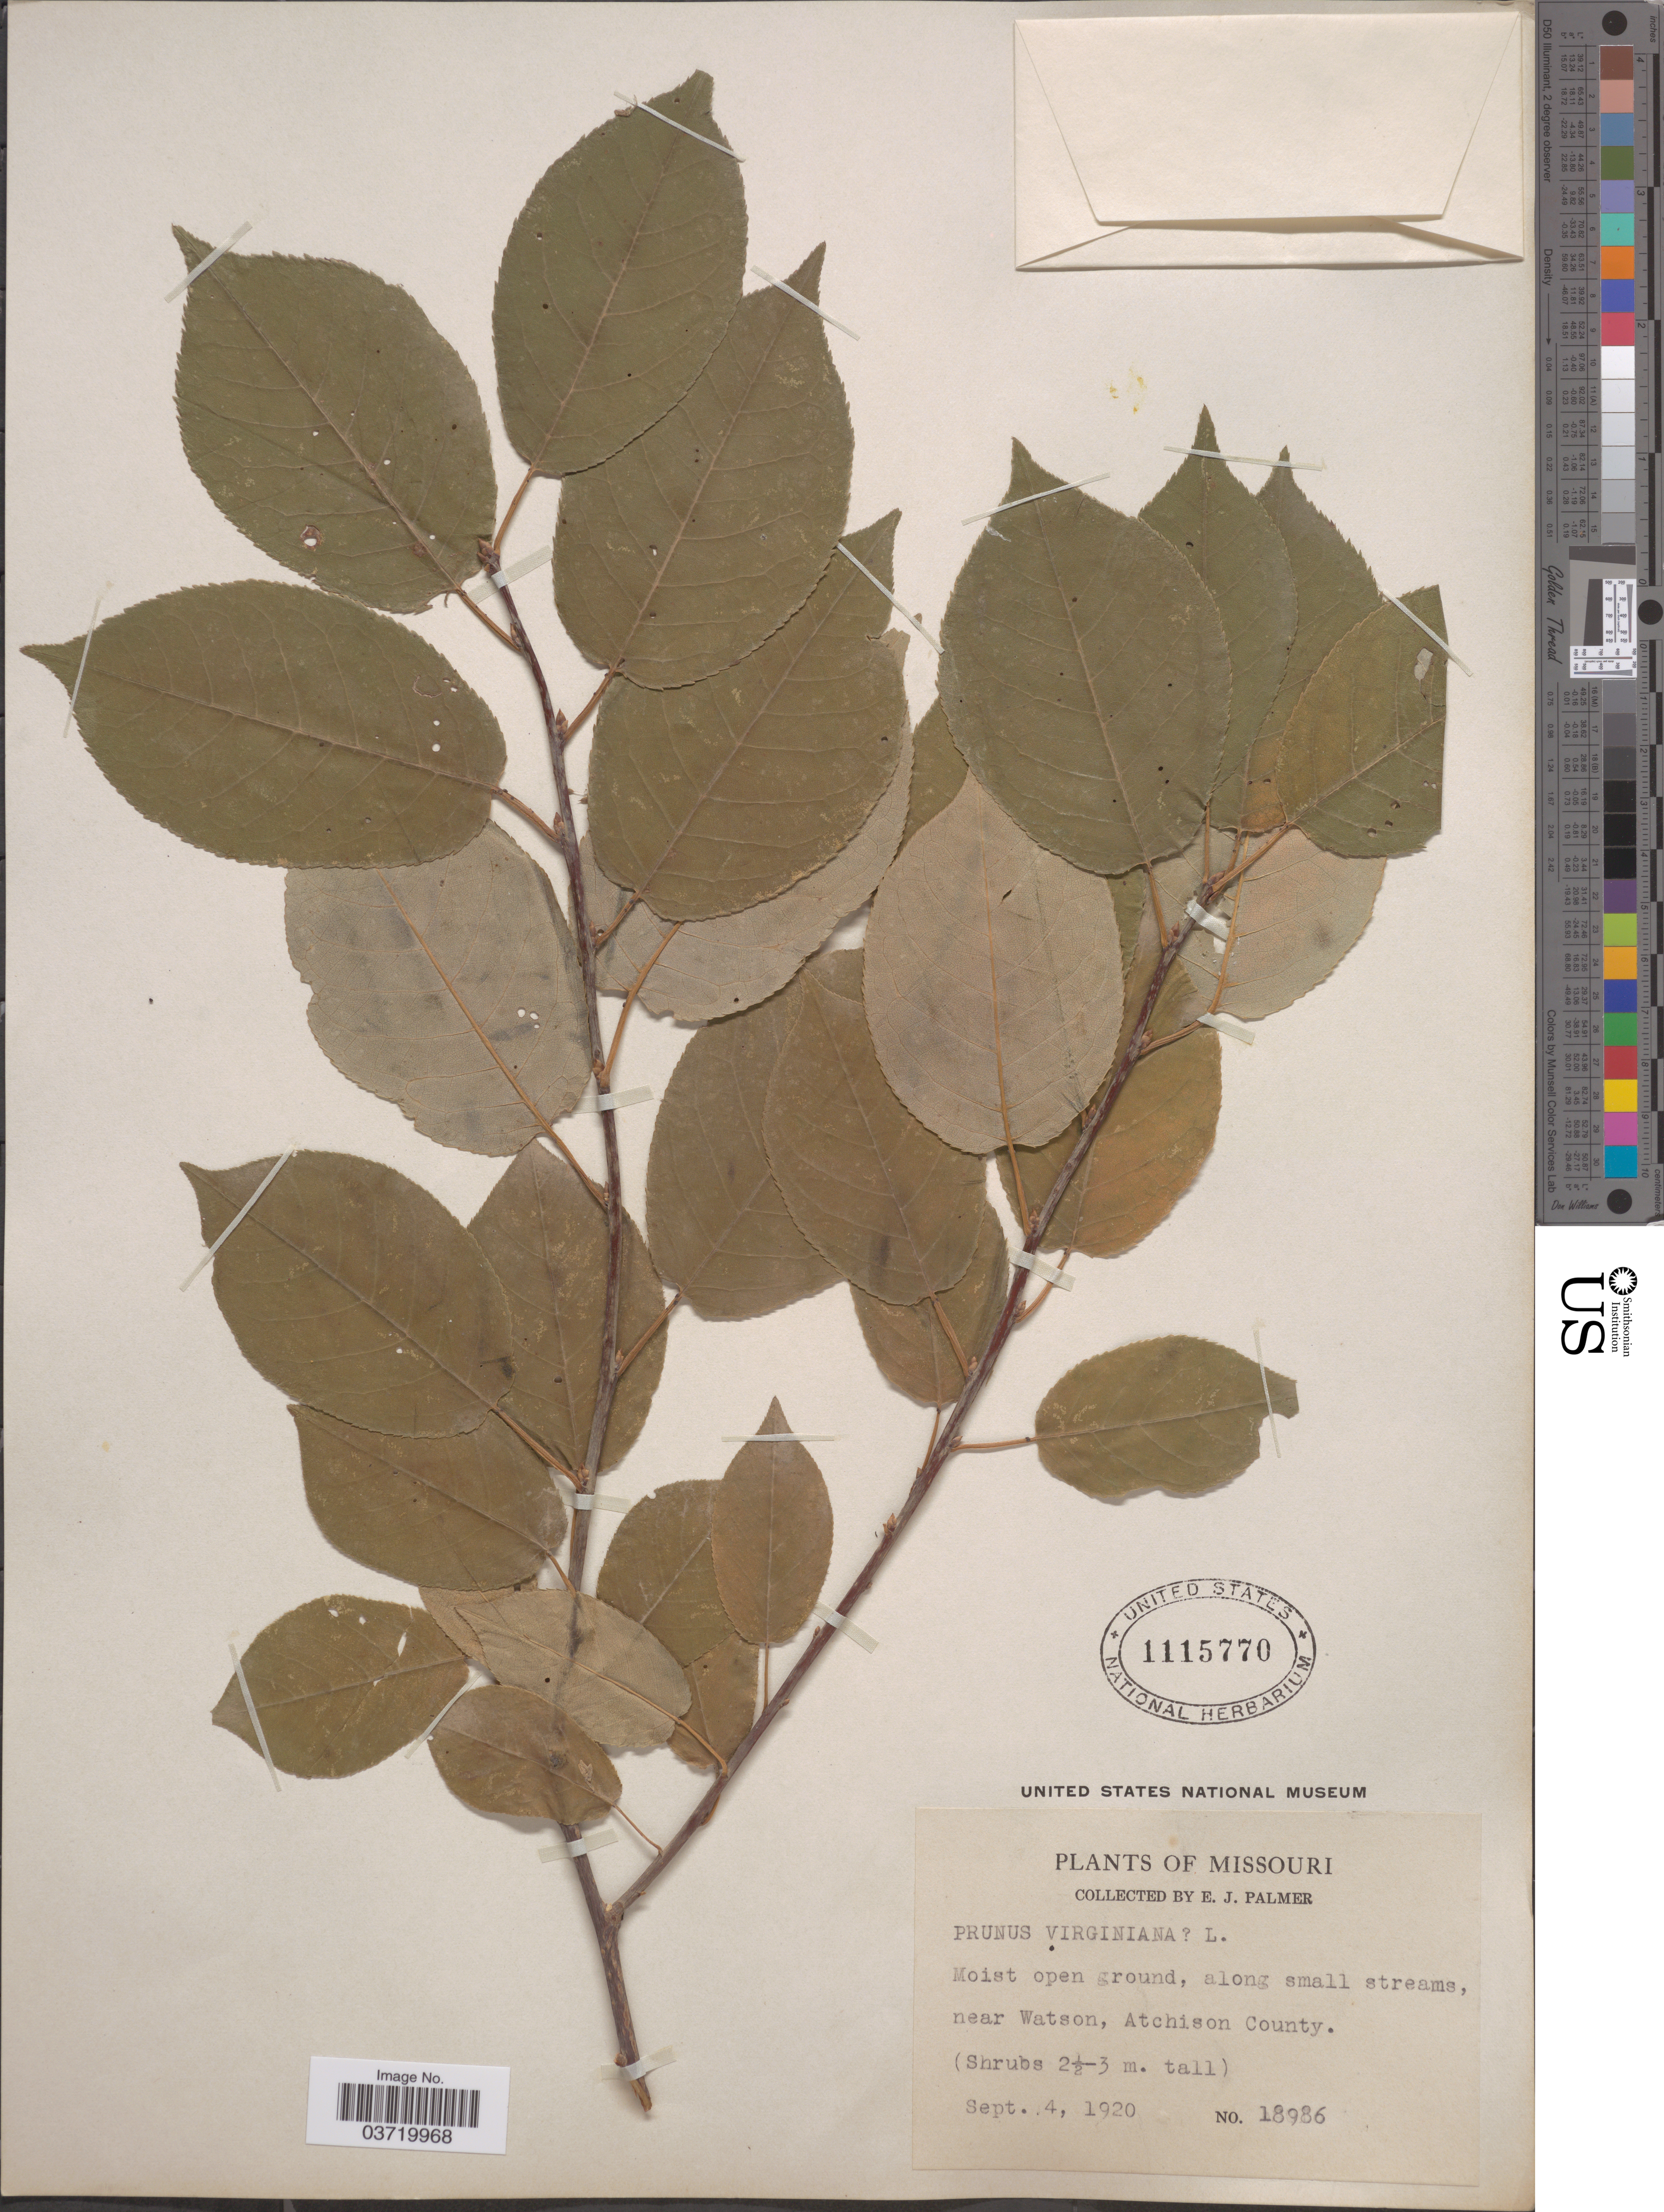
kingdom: Plantae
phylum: Tracheophyta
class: Magnoliopsida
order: Rosales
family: Rosaceae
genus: Prunus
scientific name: Prunus virginiana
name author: L.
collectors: E. J. Palmer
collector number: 18986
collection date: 1920-09-04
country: United States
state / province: Missouri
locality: Along small streams, near Watson, Atchison County.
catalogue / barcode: US 1115770